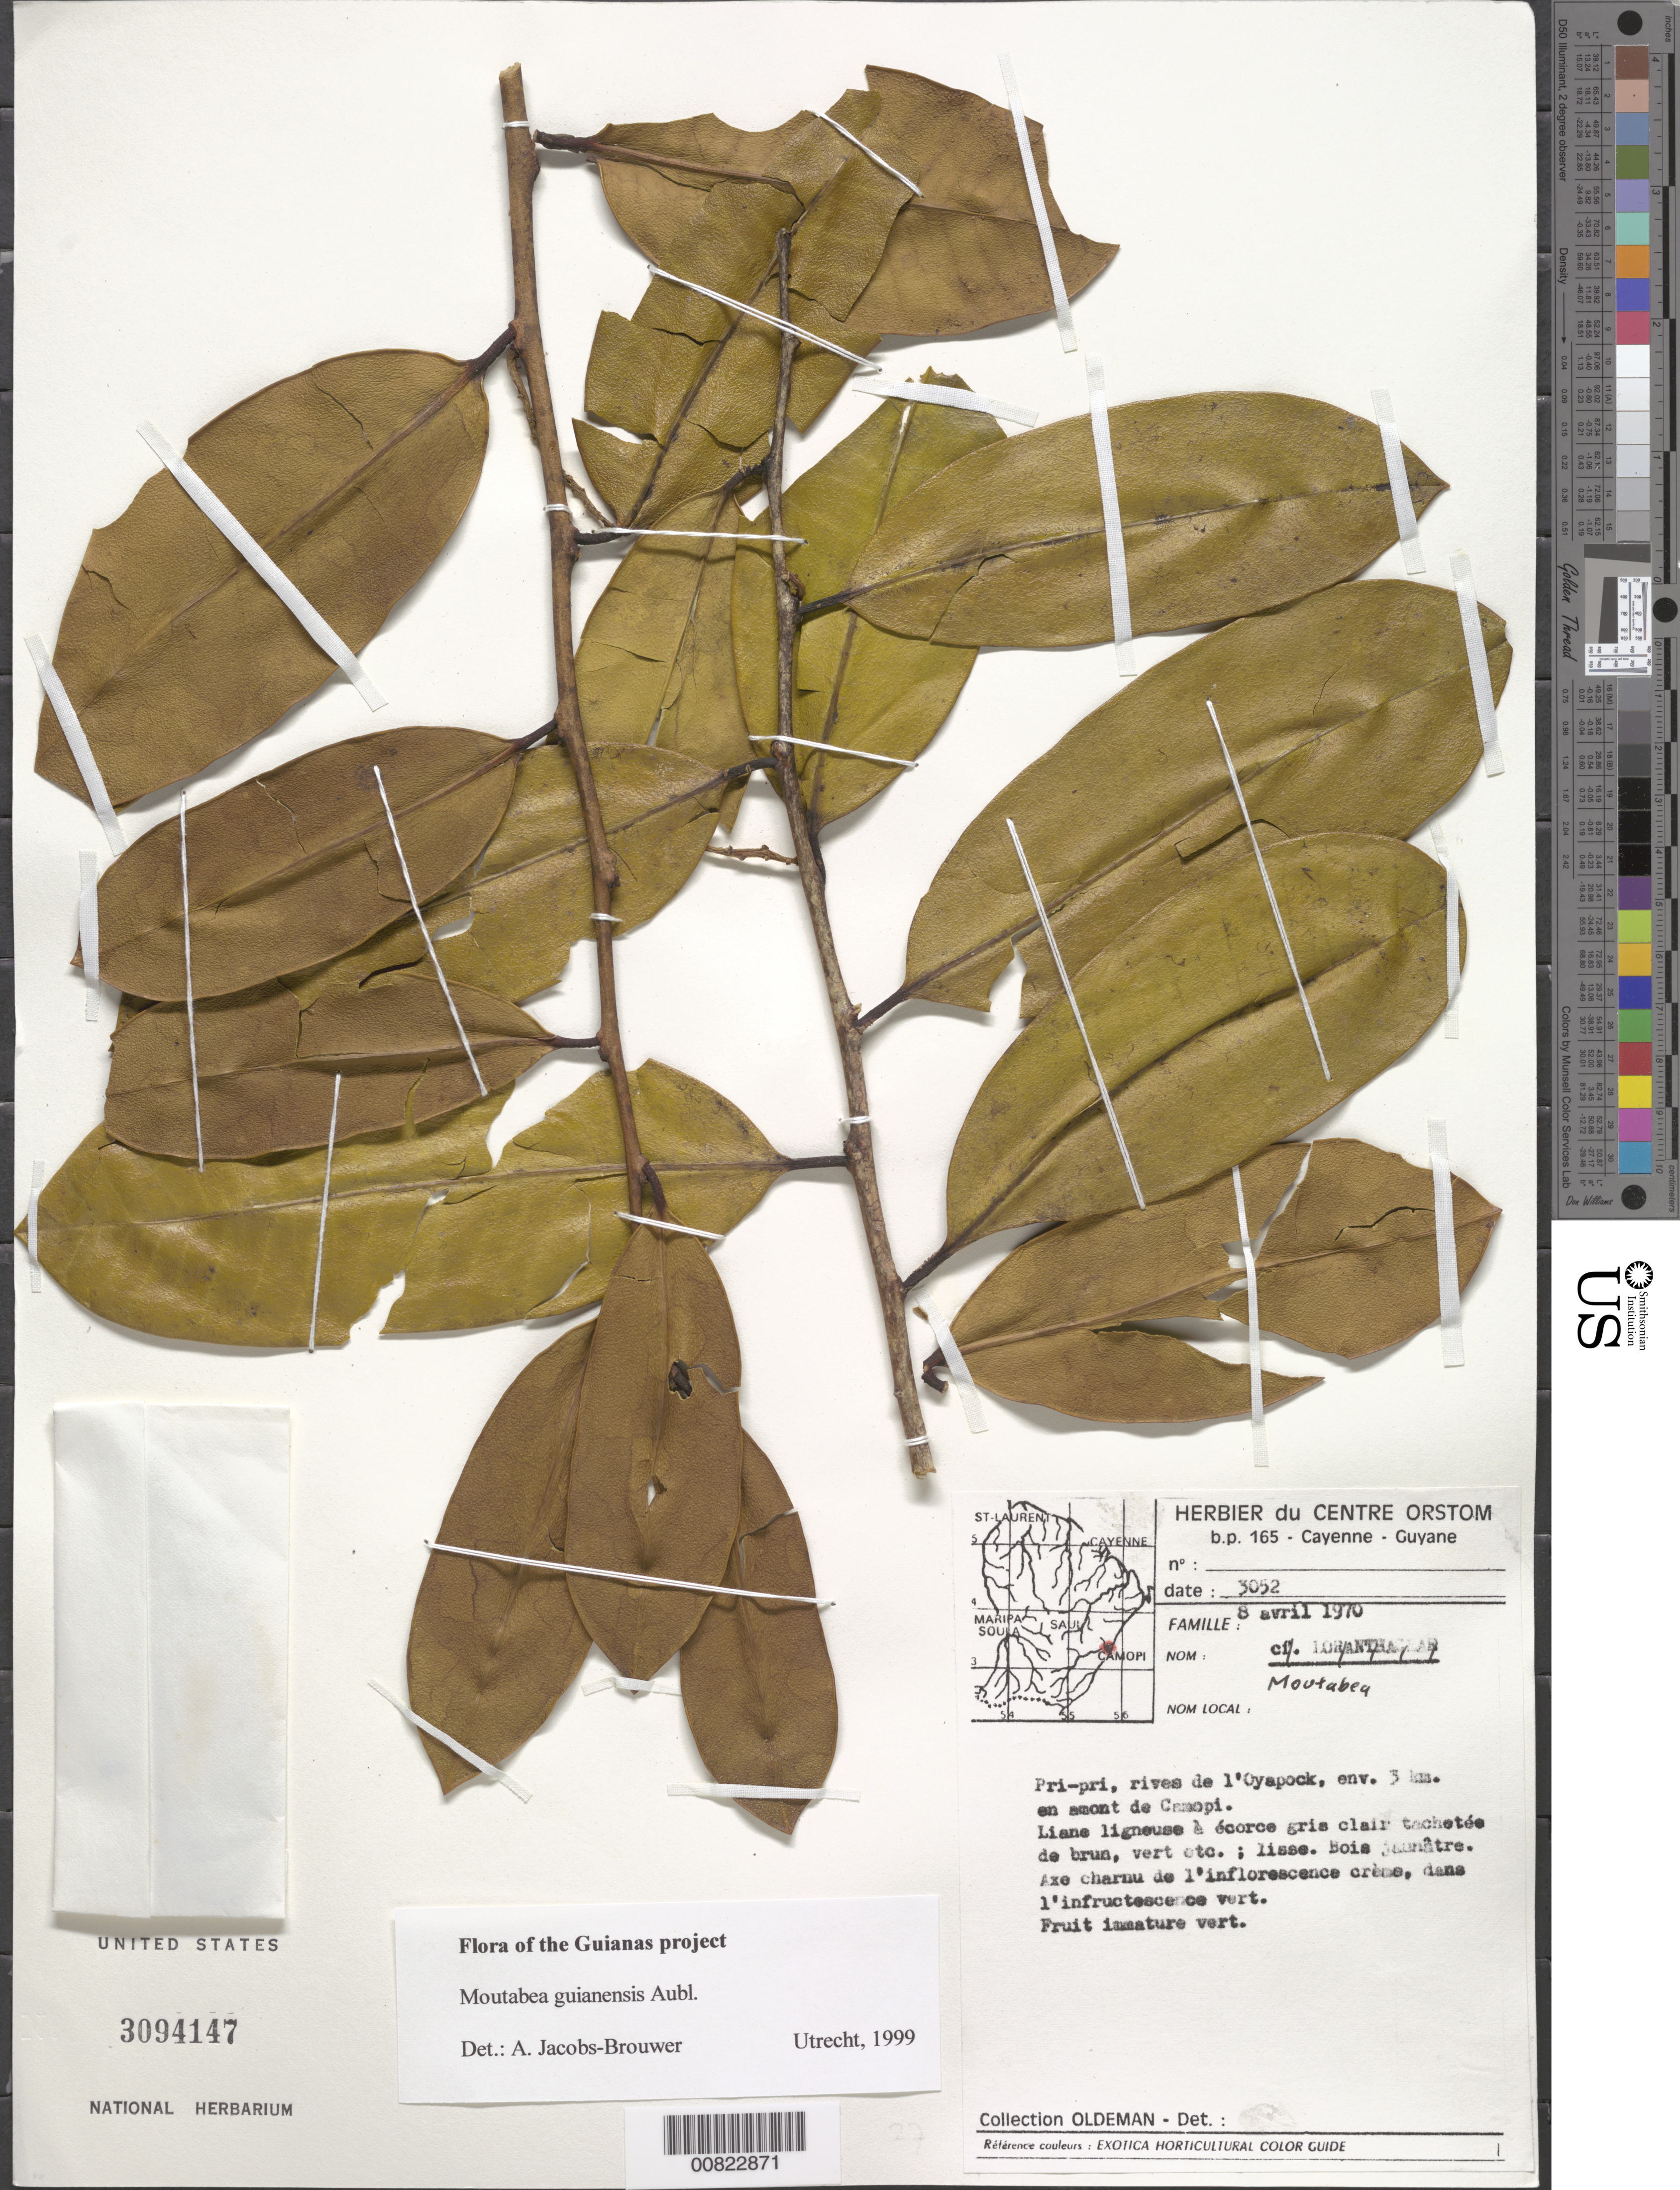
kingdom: Plantae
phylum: Tracheophyta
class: Magnoliopsida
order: Fabales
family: Polygalaceae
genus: Moutabea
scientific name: Moutabea guianensis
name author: Aubl.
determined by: Jacobs-Brouwer, A.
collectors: R. Oldeman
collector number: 3052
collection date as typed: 8-Apr-70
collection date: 1970-04-08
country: French Guiana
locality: Rives de l'Oyapock, environs 3 km en amont de Camopi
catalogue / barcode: US 3094147